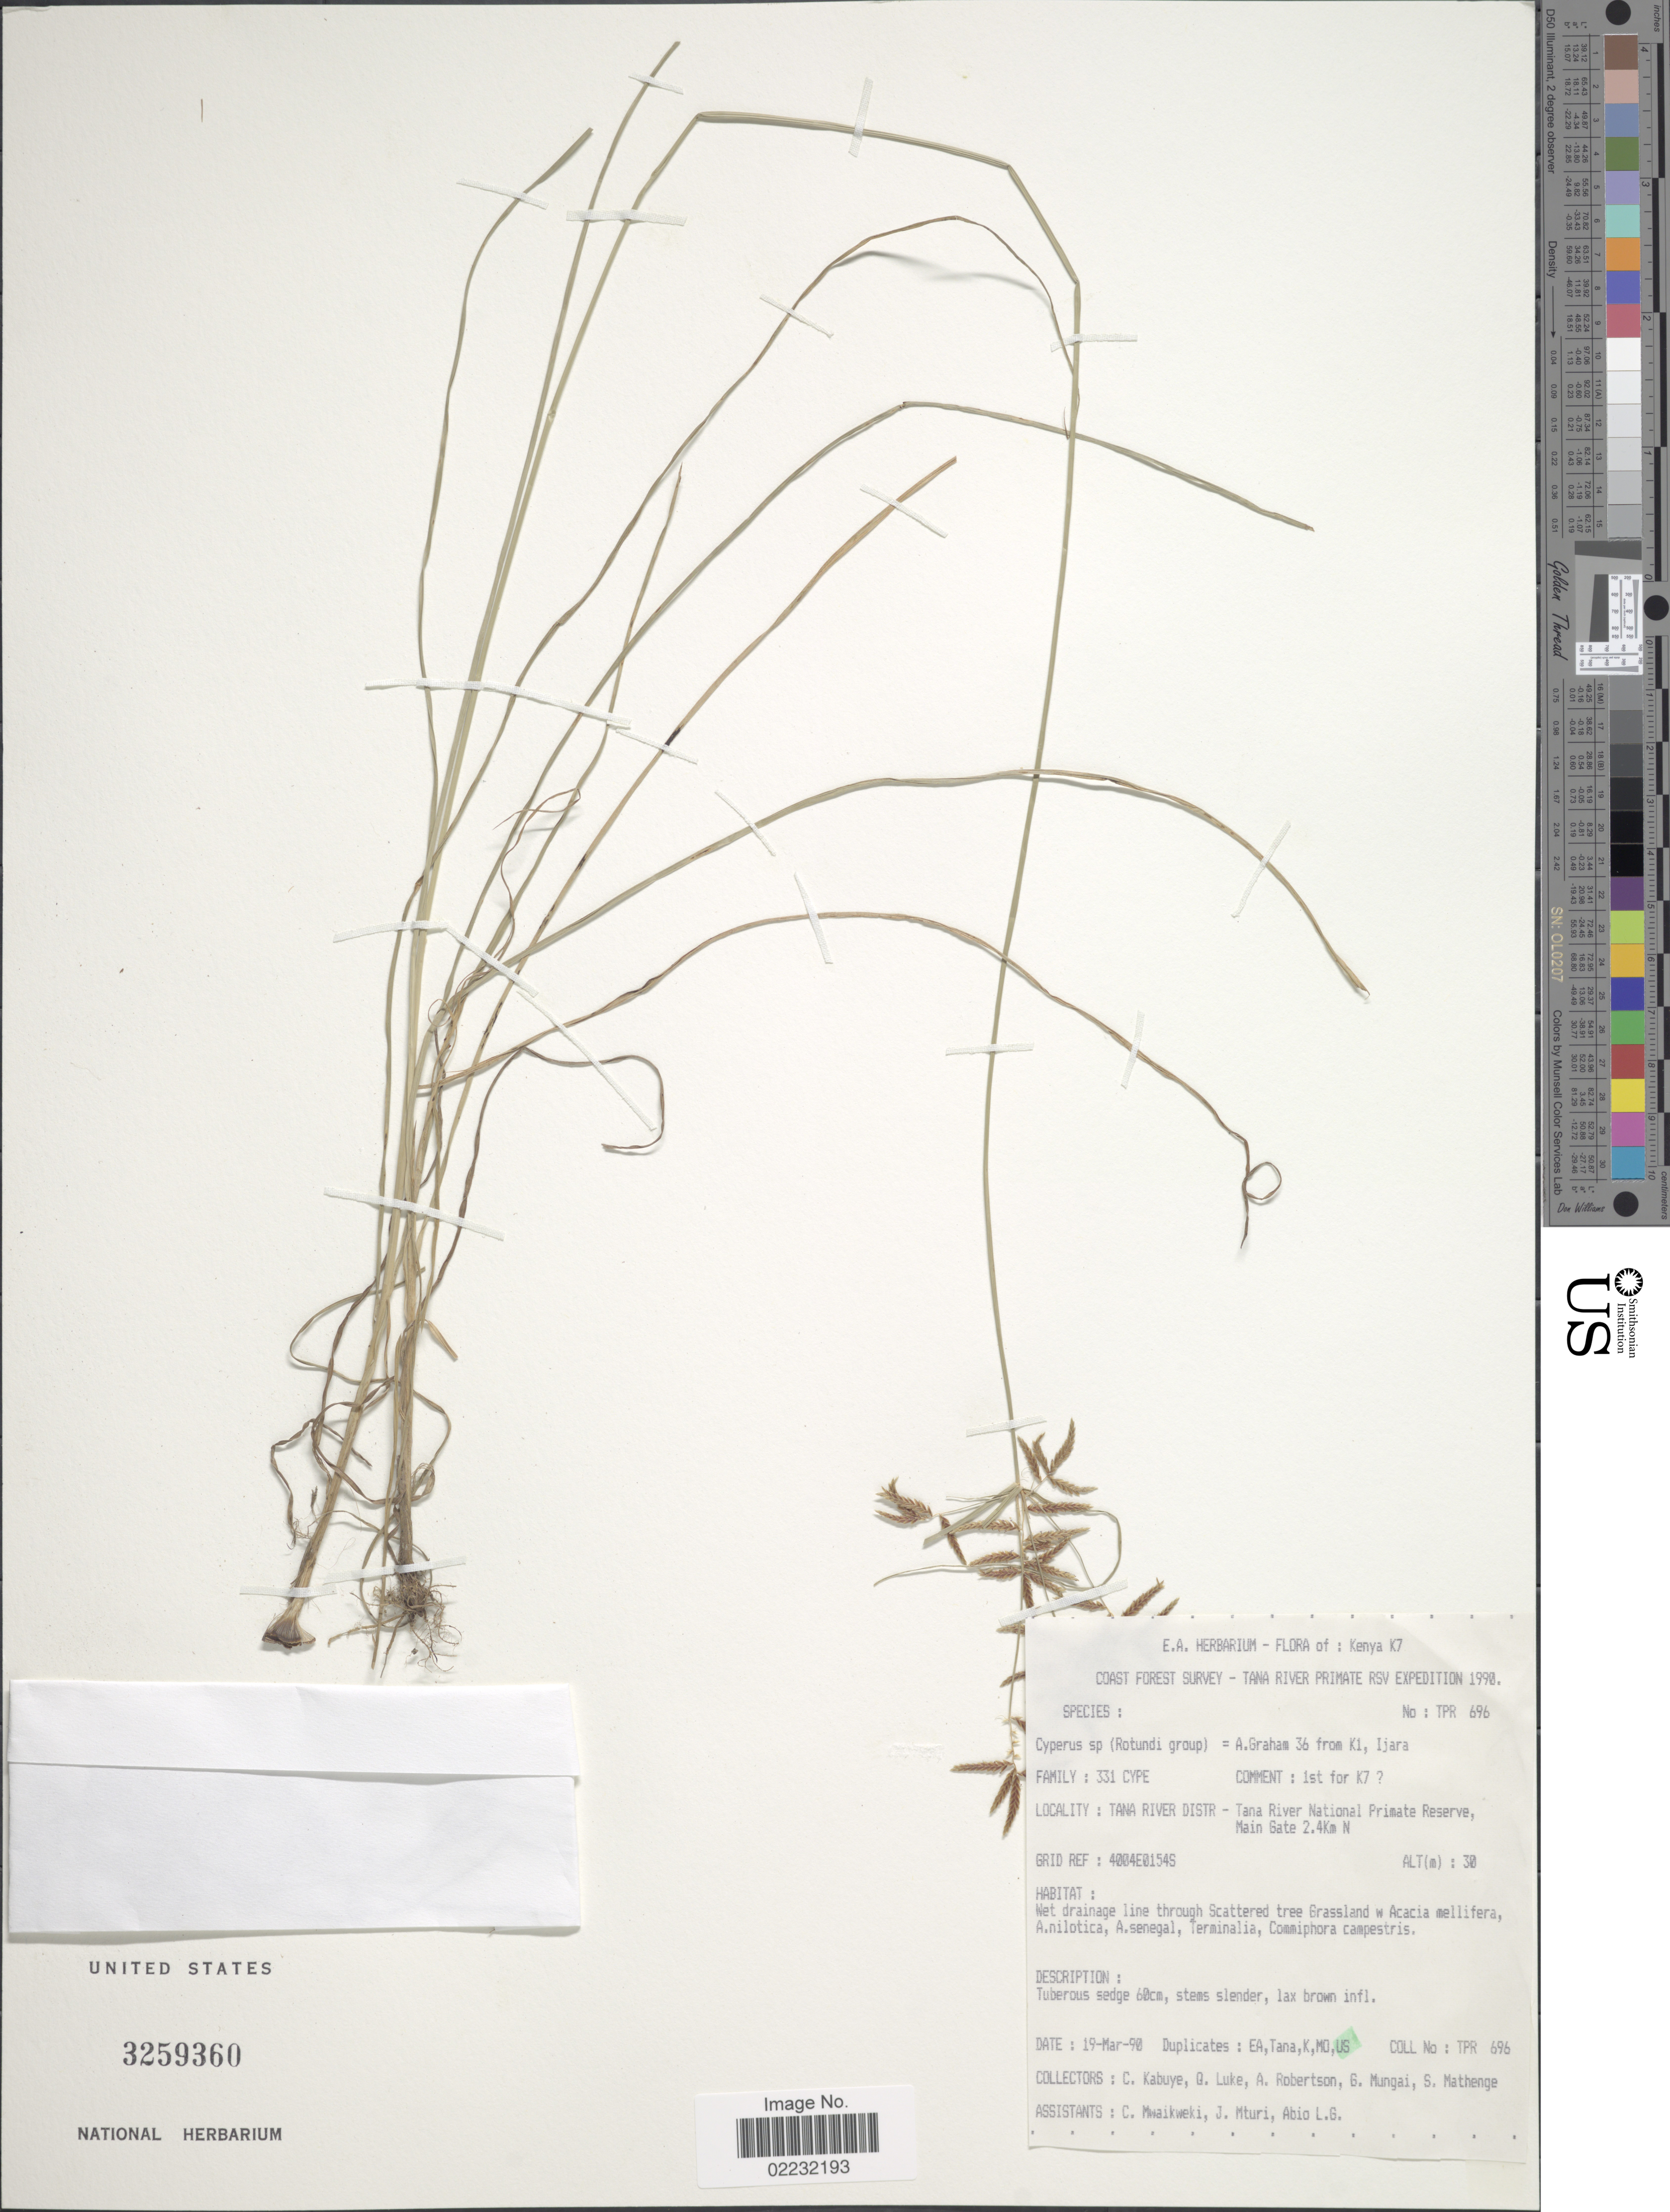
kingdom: Plantae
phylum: Tracheophyta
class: Liliopsida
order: Poales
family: Cyperaceae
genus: Cyperus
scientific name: Cyperus sp.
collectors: C. Kabuye, Q. Luke, A. Robertson, G. Mungai & et al.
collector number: TPR 696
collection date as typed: Transcribed d/m/y: 19/3/90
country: Kenya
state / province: Tana River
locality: Kenya K7, Coast Forest, Tana River Distr-Tana River National Primate Reserve, Main Gate 2.4 km N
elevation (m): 30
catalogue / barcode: US 3259360